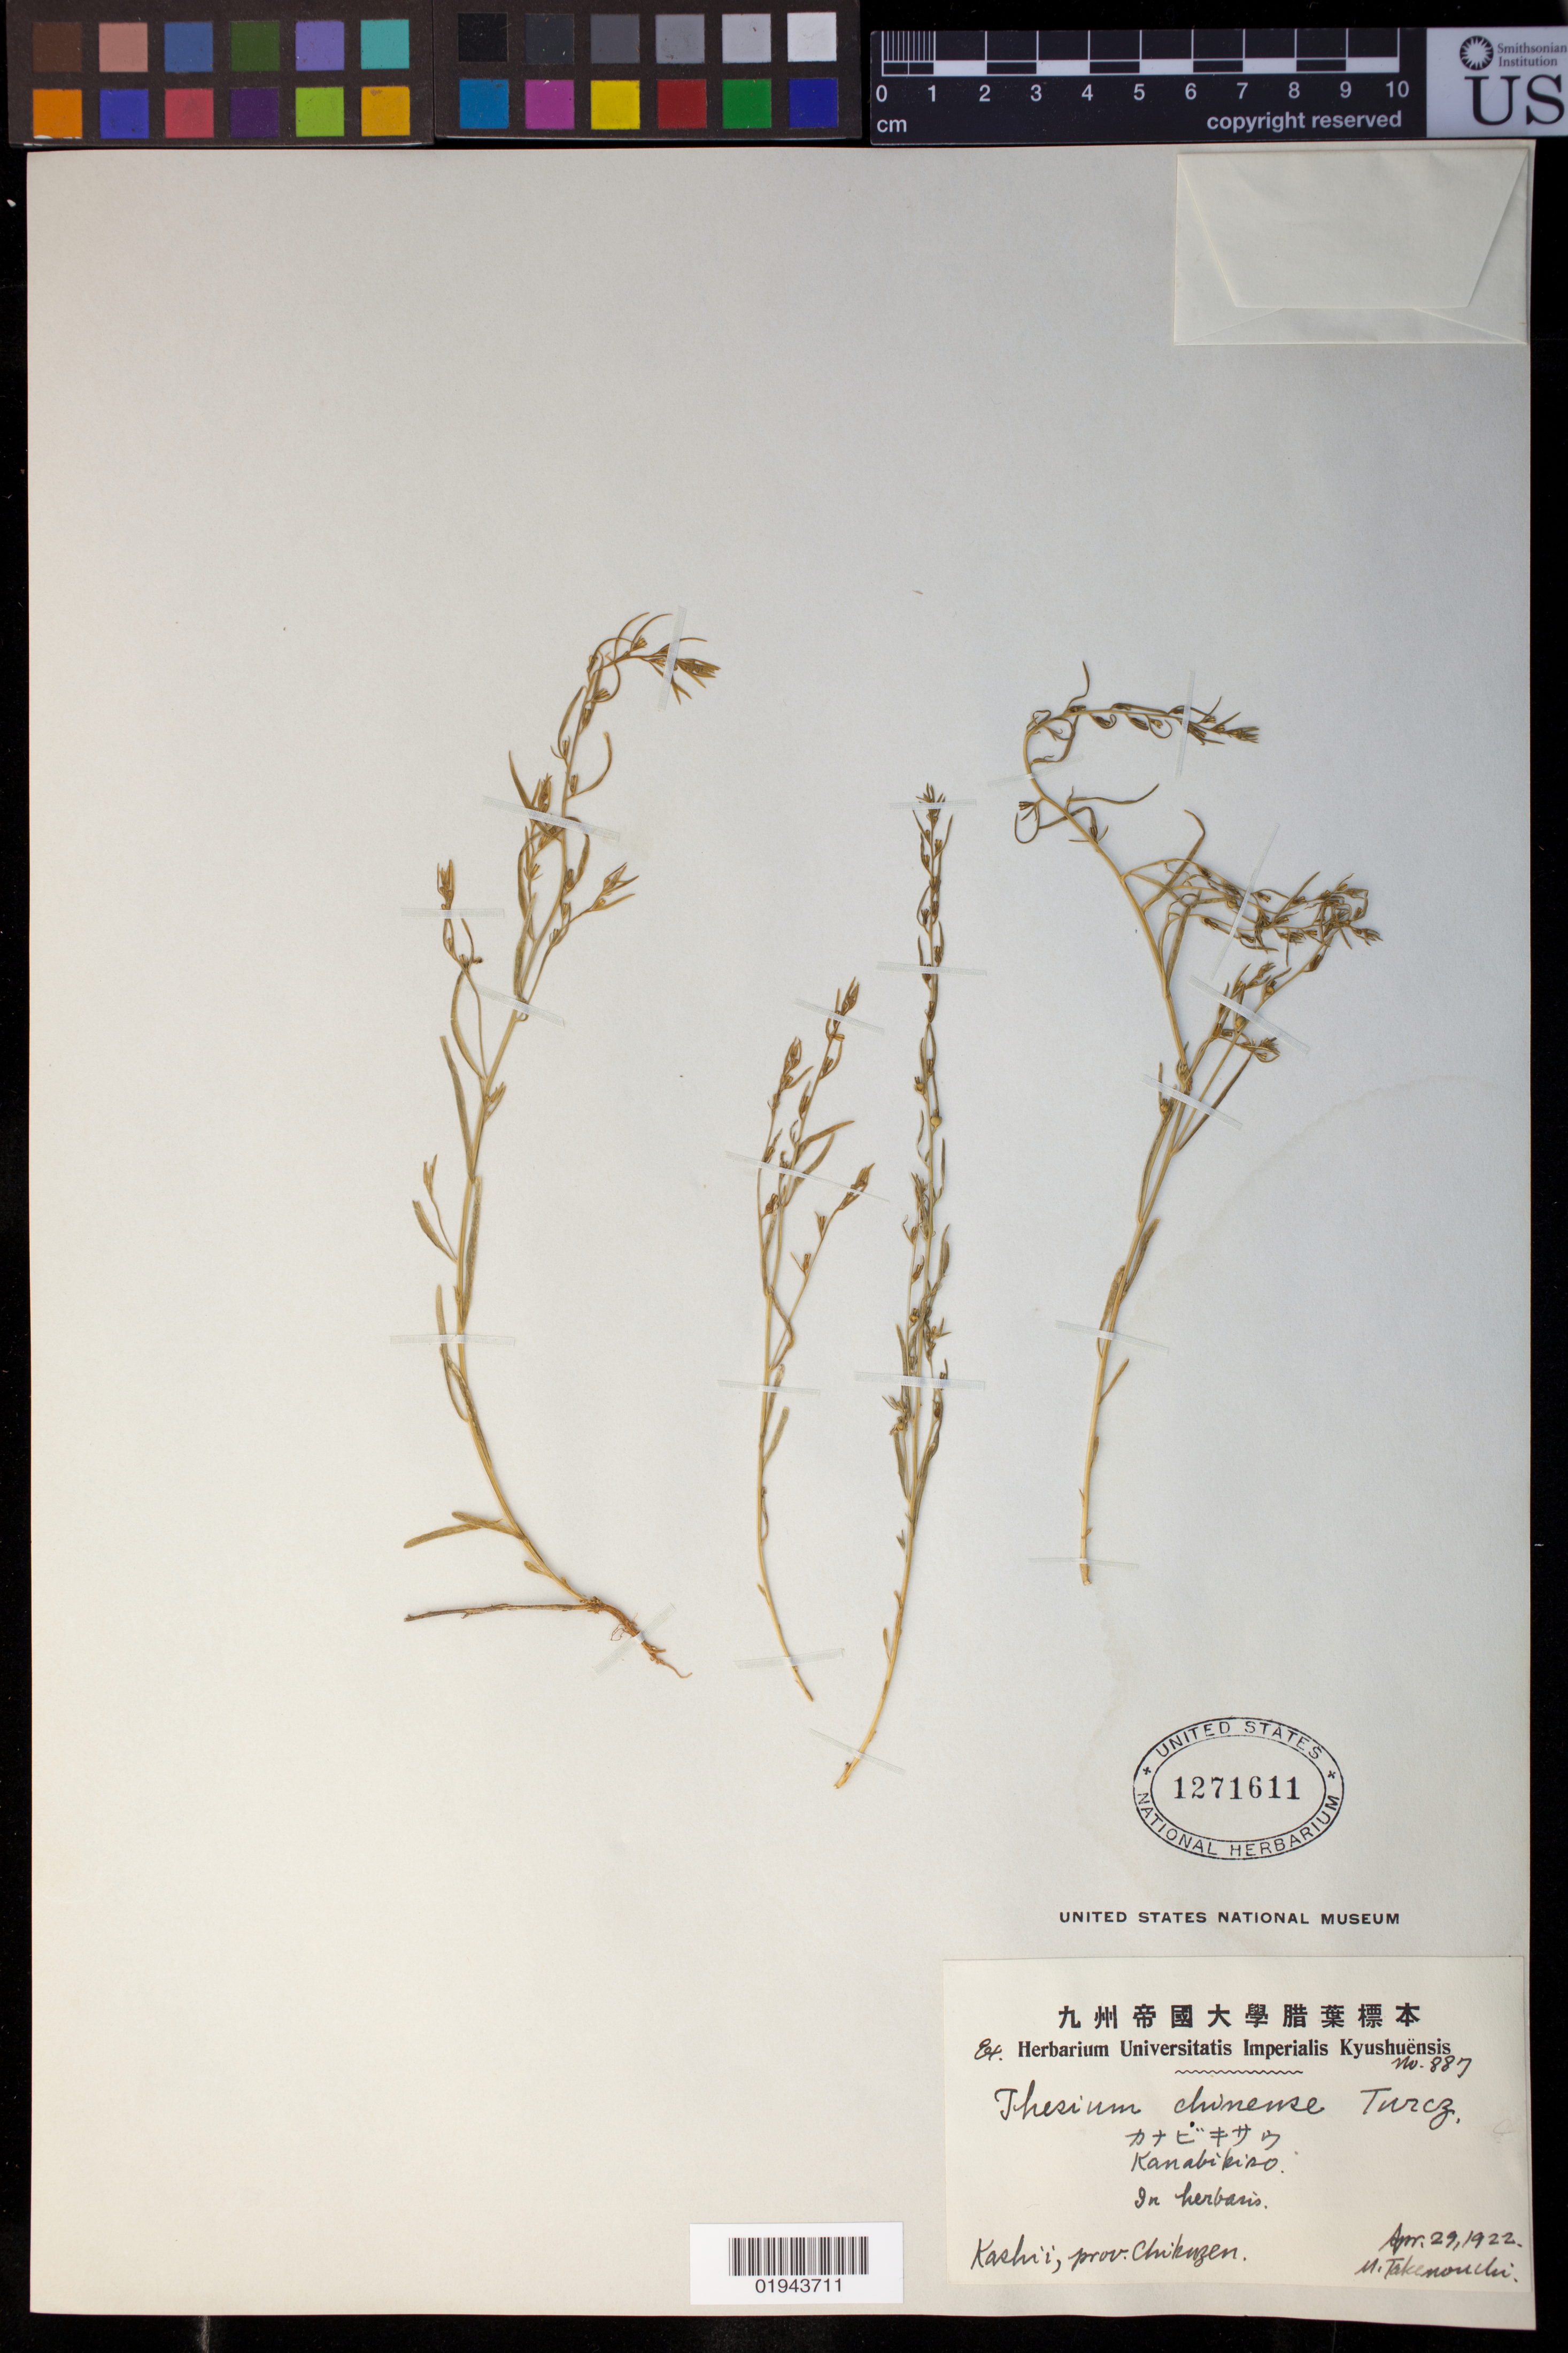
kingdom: Plantae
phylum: Tracheophyta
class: Magnoliopsida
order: Santalales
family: Thesiaceae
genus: Thesium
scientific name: Thesium chinense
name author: Turcz.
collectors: M. Takenouchi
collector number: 887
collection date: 1922-04-29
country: Japan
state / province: Hukuoka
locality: Kashii, prov. Chikuzen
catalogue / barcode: US 1271611